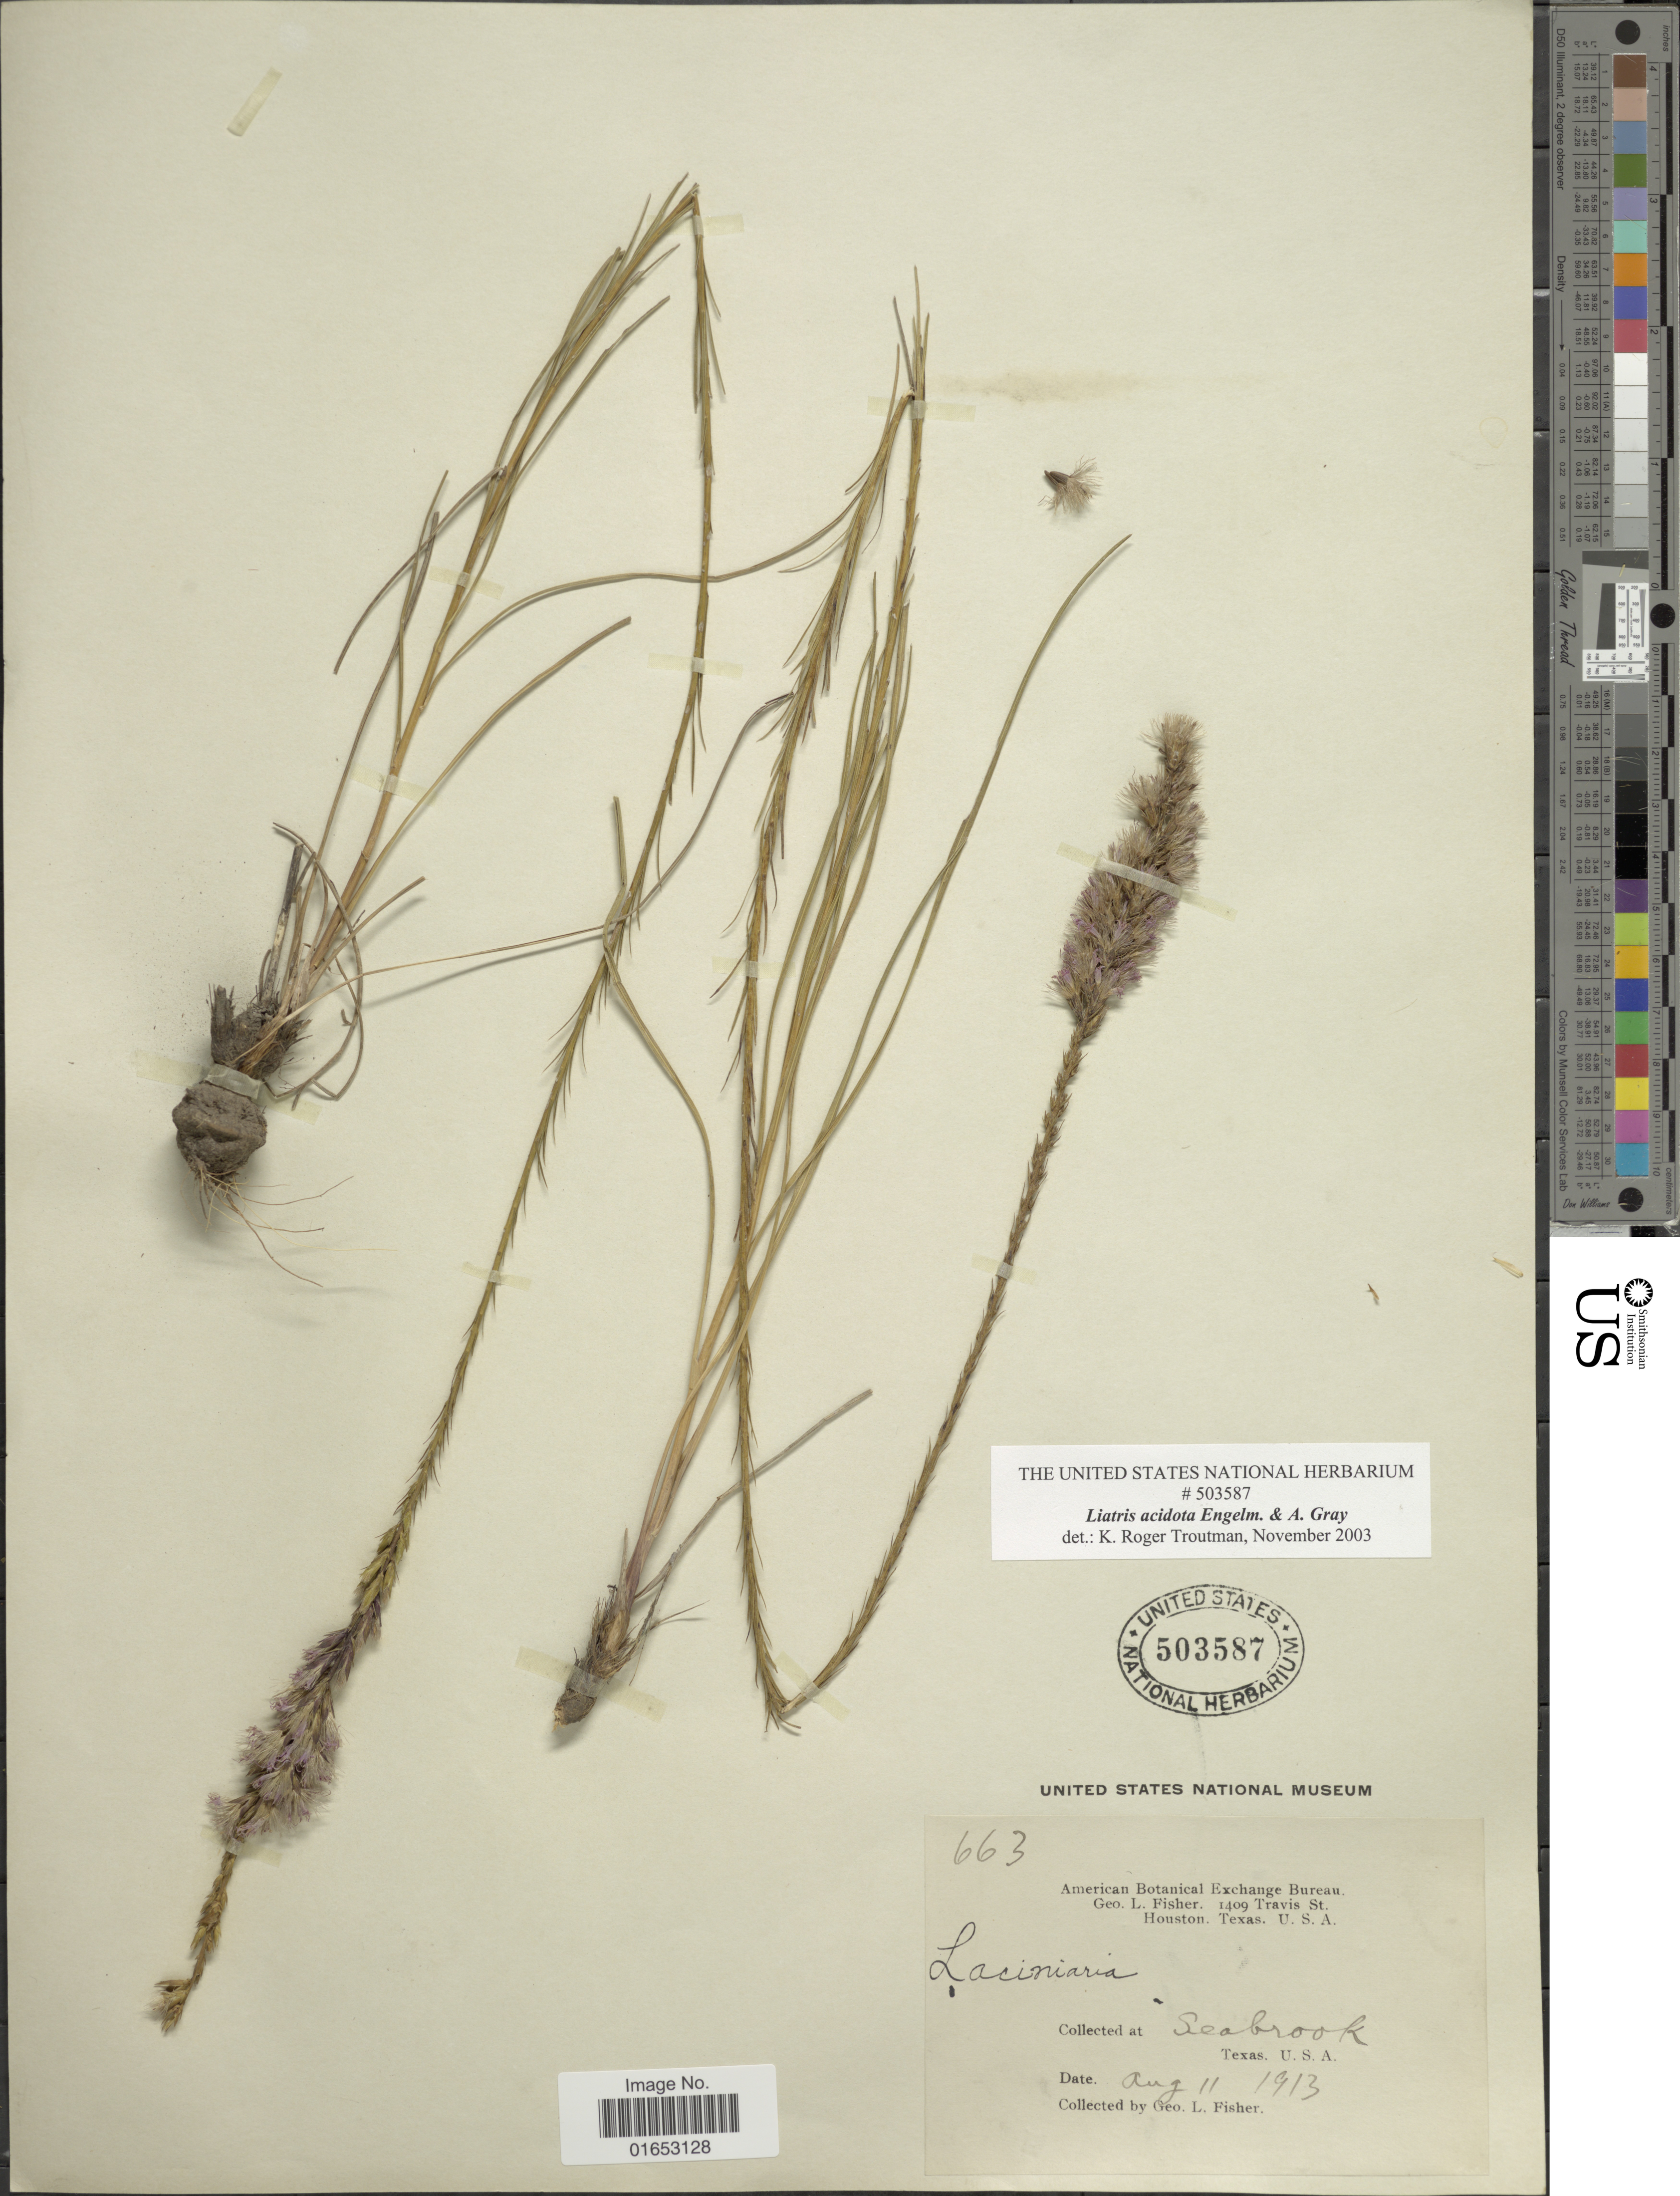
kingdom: Plantae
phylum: Tracheophyta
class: Magnoliopsida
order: Asterales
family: Asteraceae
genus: Liatris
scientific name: Liatris acidota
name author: Engelm. & A. Gray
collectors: G. L. Fisher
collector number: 663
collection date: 1913-08-11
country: United States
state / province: Texas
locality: Seabrook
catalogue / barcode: US 503587